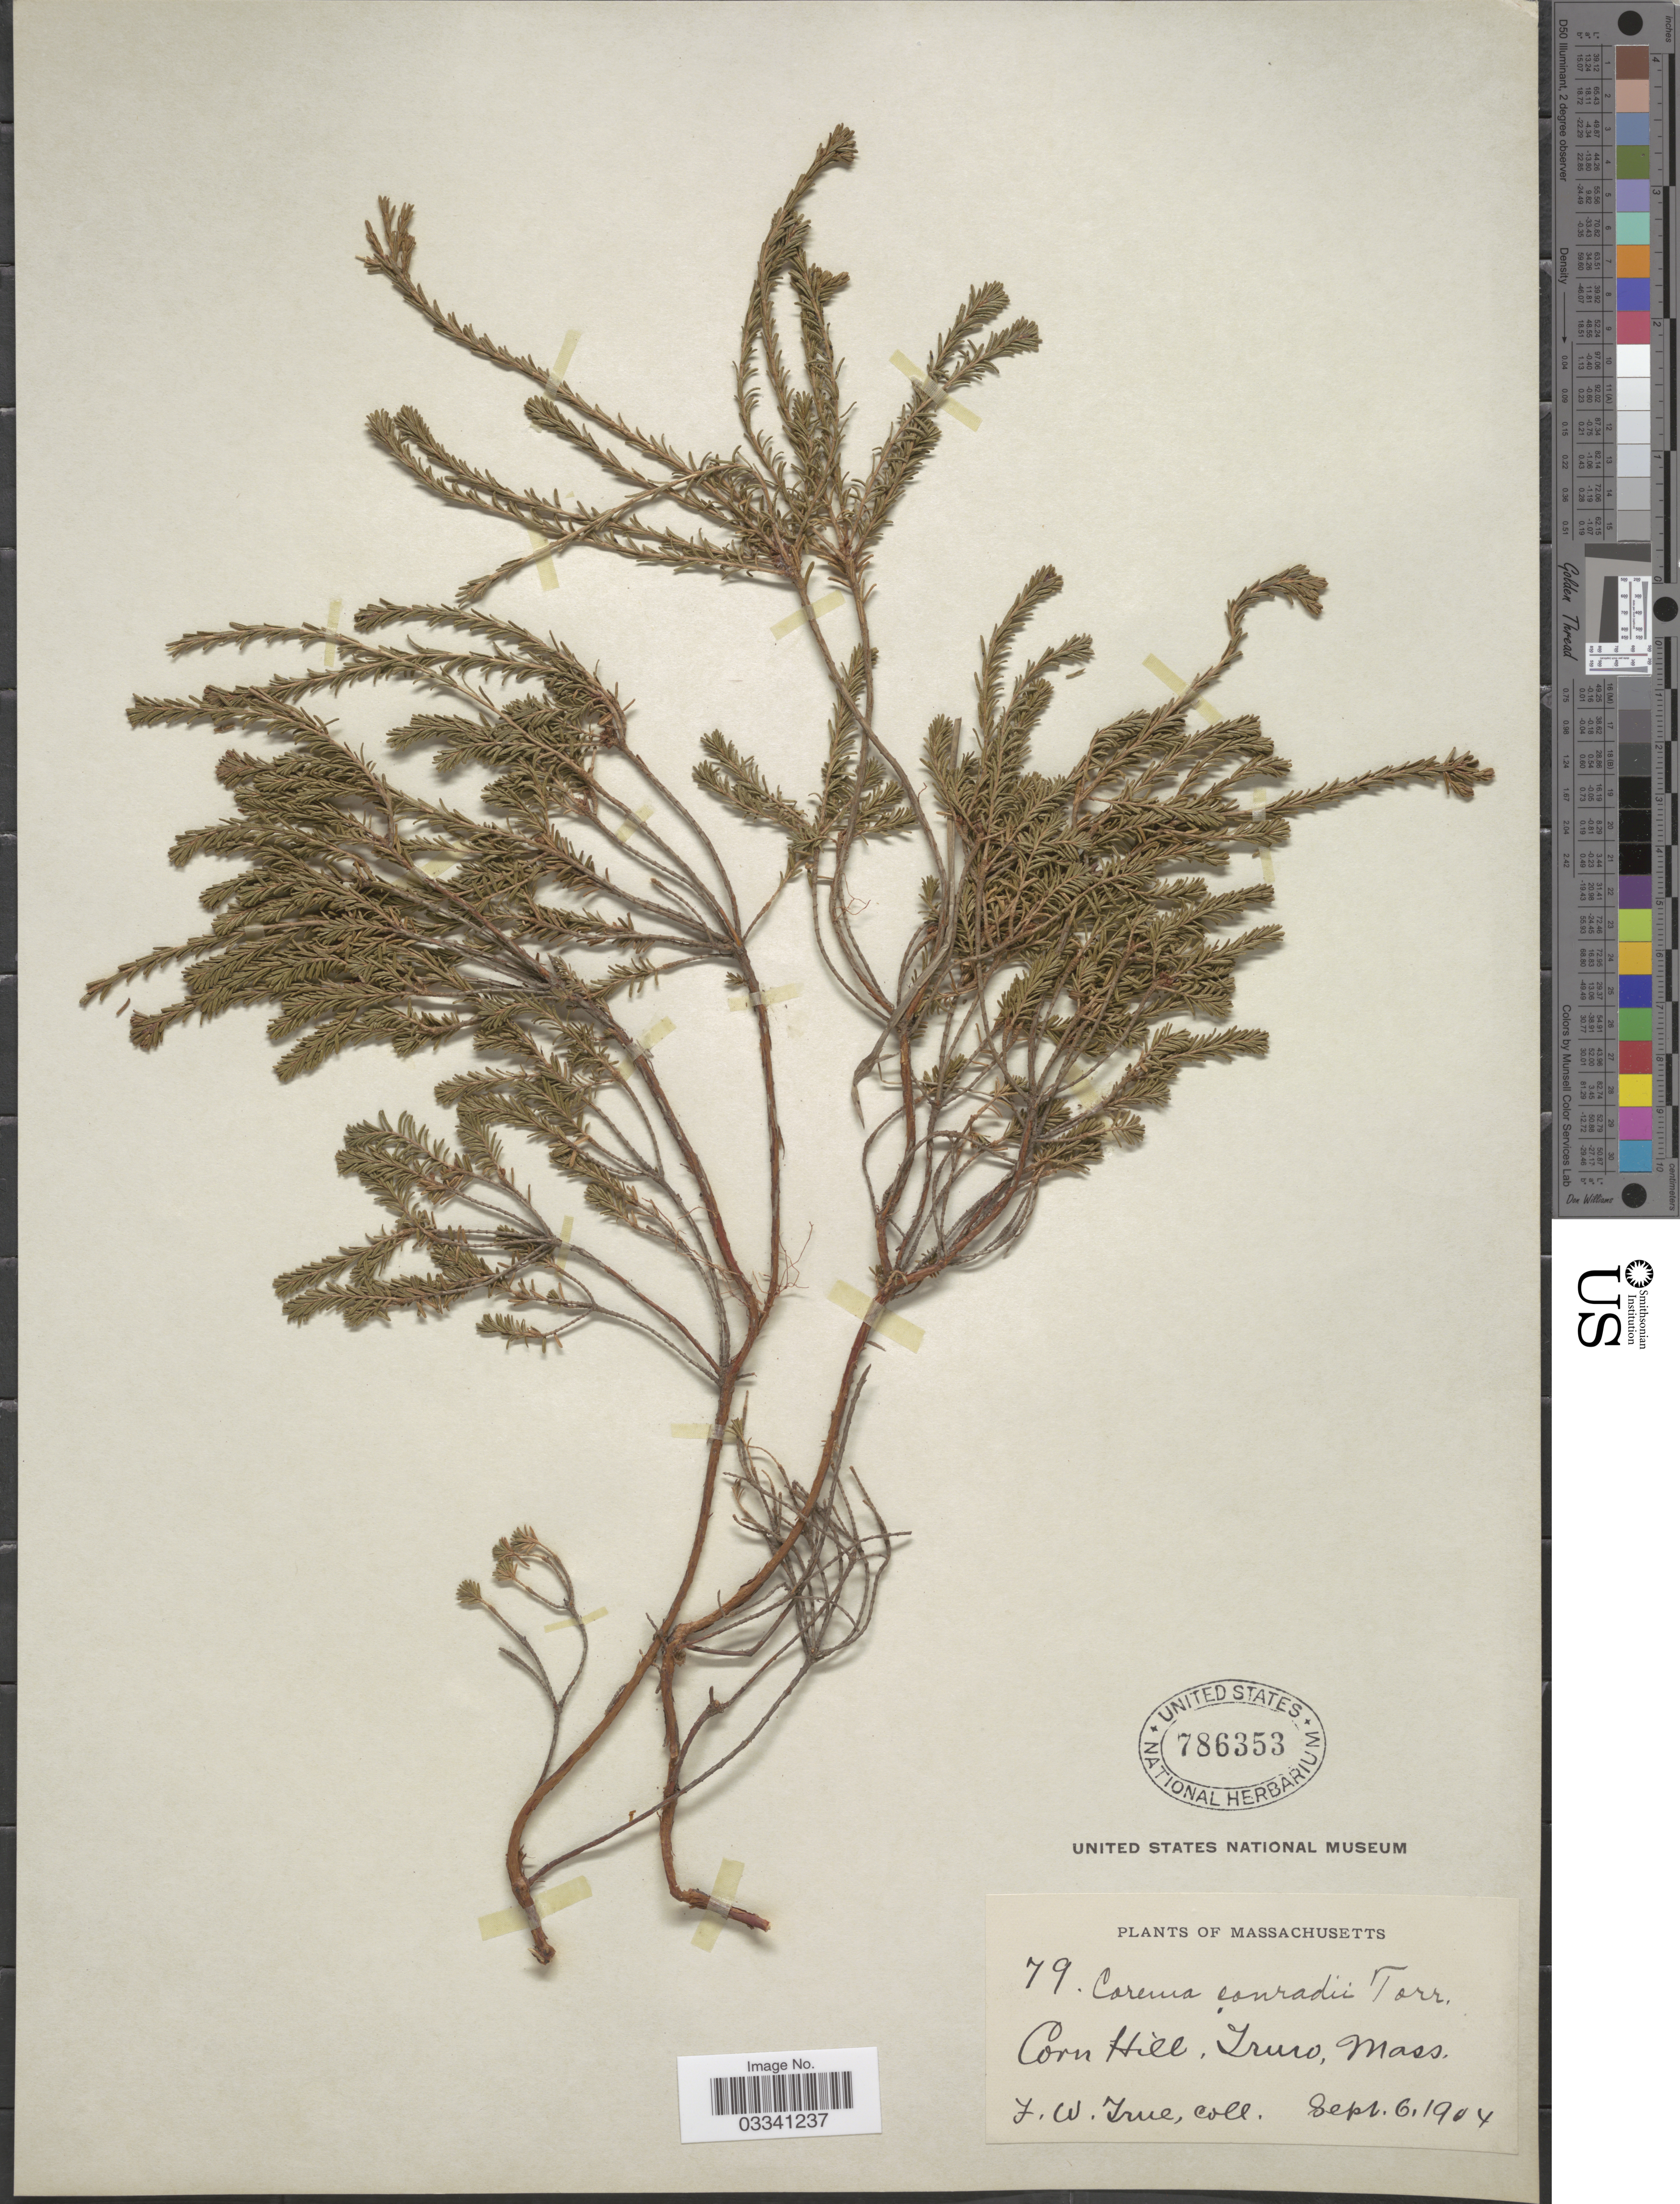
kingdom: Plantae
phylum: Tracheophyta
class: Magnoliopsida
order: Ericales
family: Ericaceae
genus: Corema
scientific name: Corema conradii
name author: Torr.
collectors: F. True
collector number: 79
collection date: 1904-09-06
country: United States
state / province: Massachusetts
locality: Corn Hill. Truro.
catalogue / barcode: US 786353